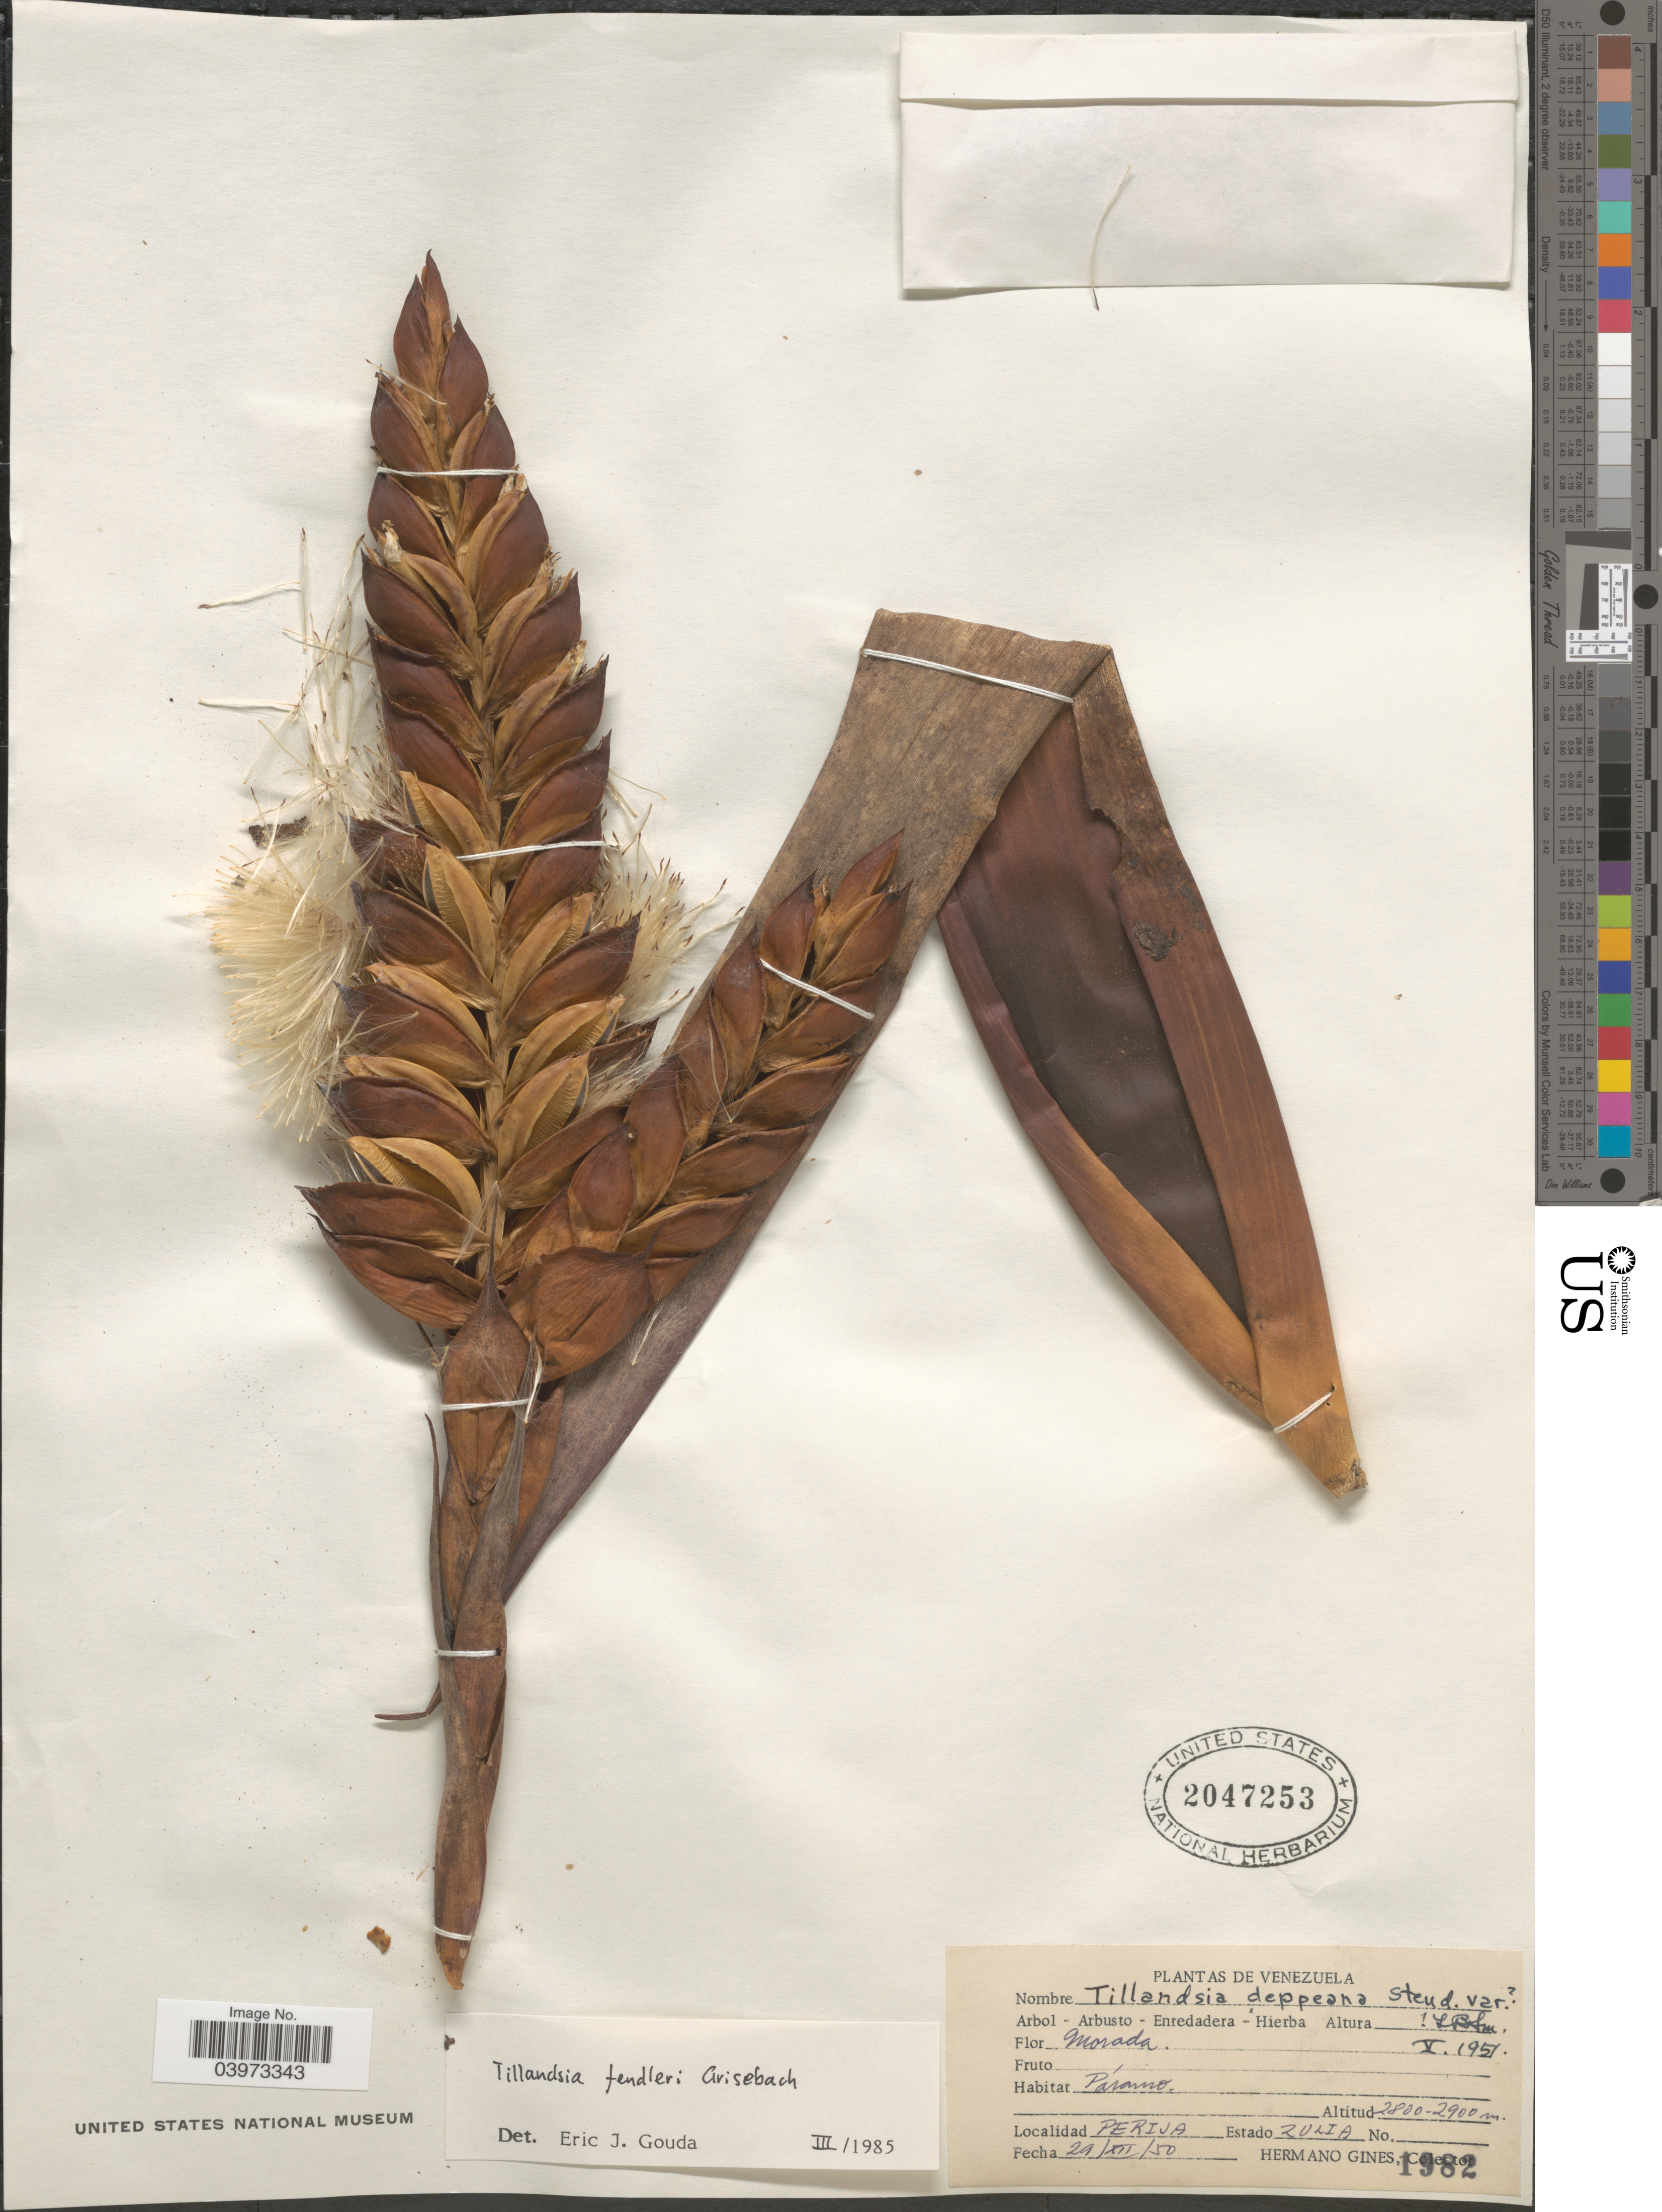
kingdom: Plantae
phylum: Tracheophyta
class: Liliopsida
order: Poales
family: Bromeliaceae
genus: Tillandsia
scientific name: Tillandsia fendleri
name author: Griseb.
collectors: Bro. Gines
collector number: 1982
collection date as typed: Transcribed d/m/y: 29/12/50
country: Venezuela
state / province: Zulia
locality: Perija.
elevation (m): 2800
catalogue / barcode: US 2047253